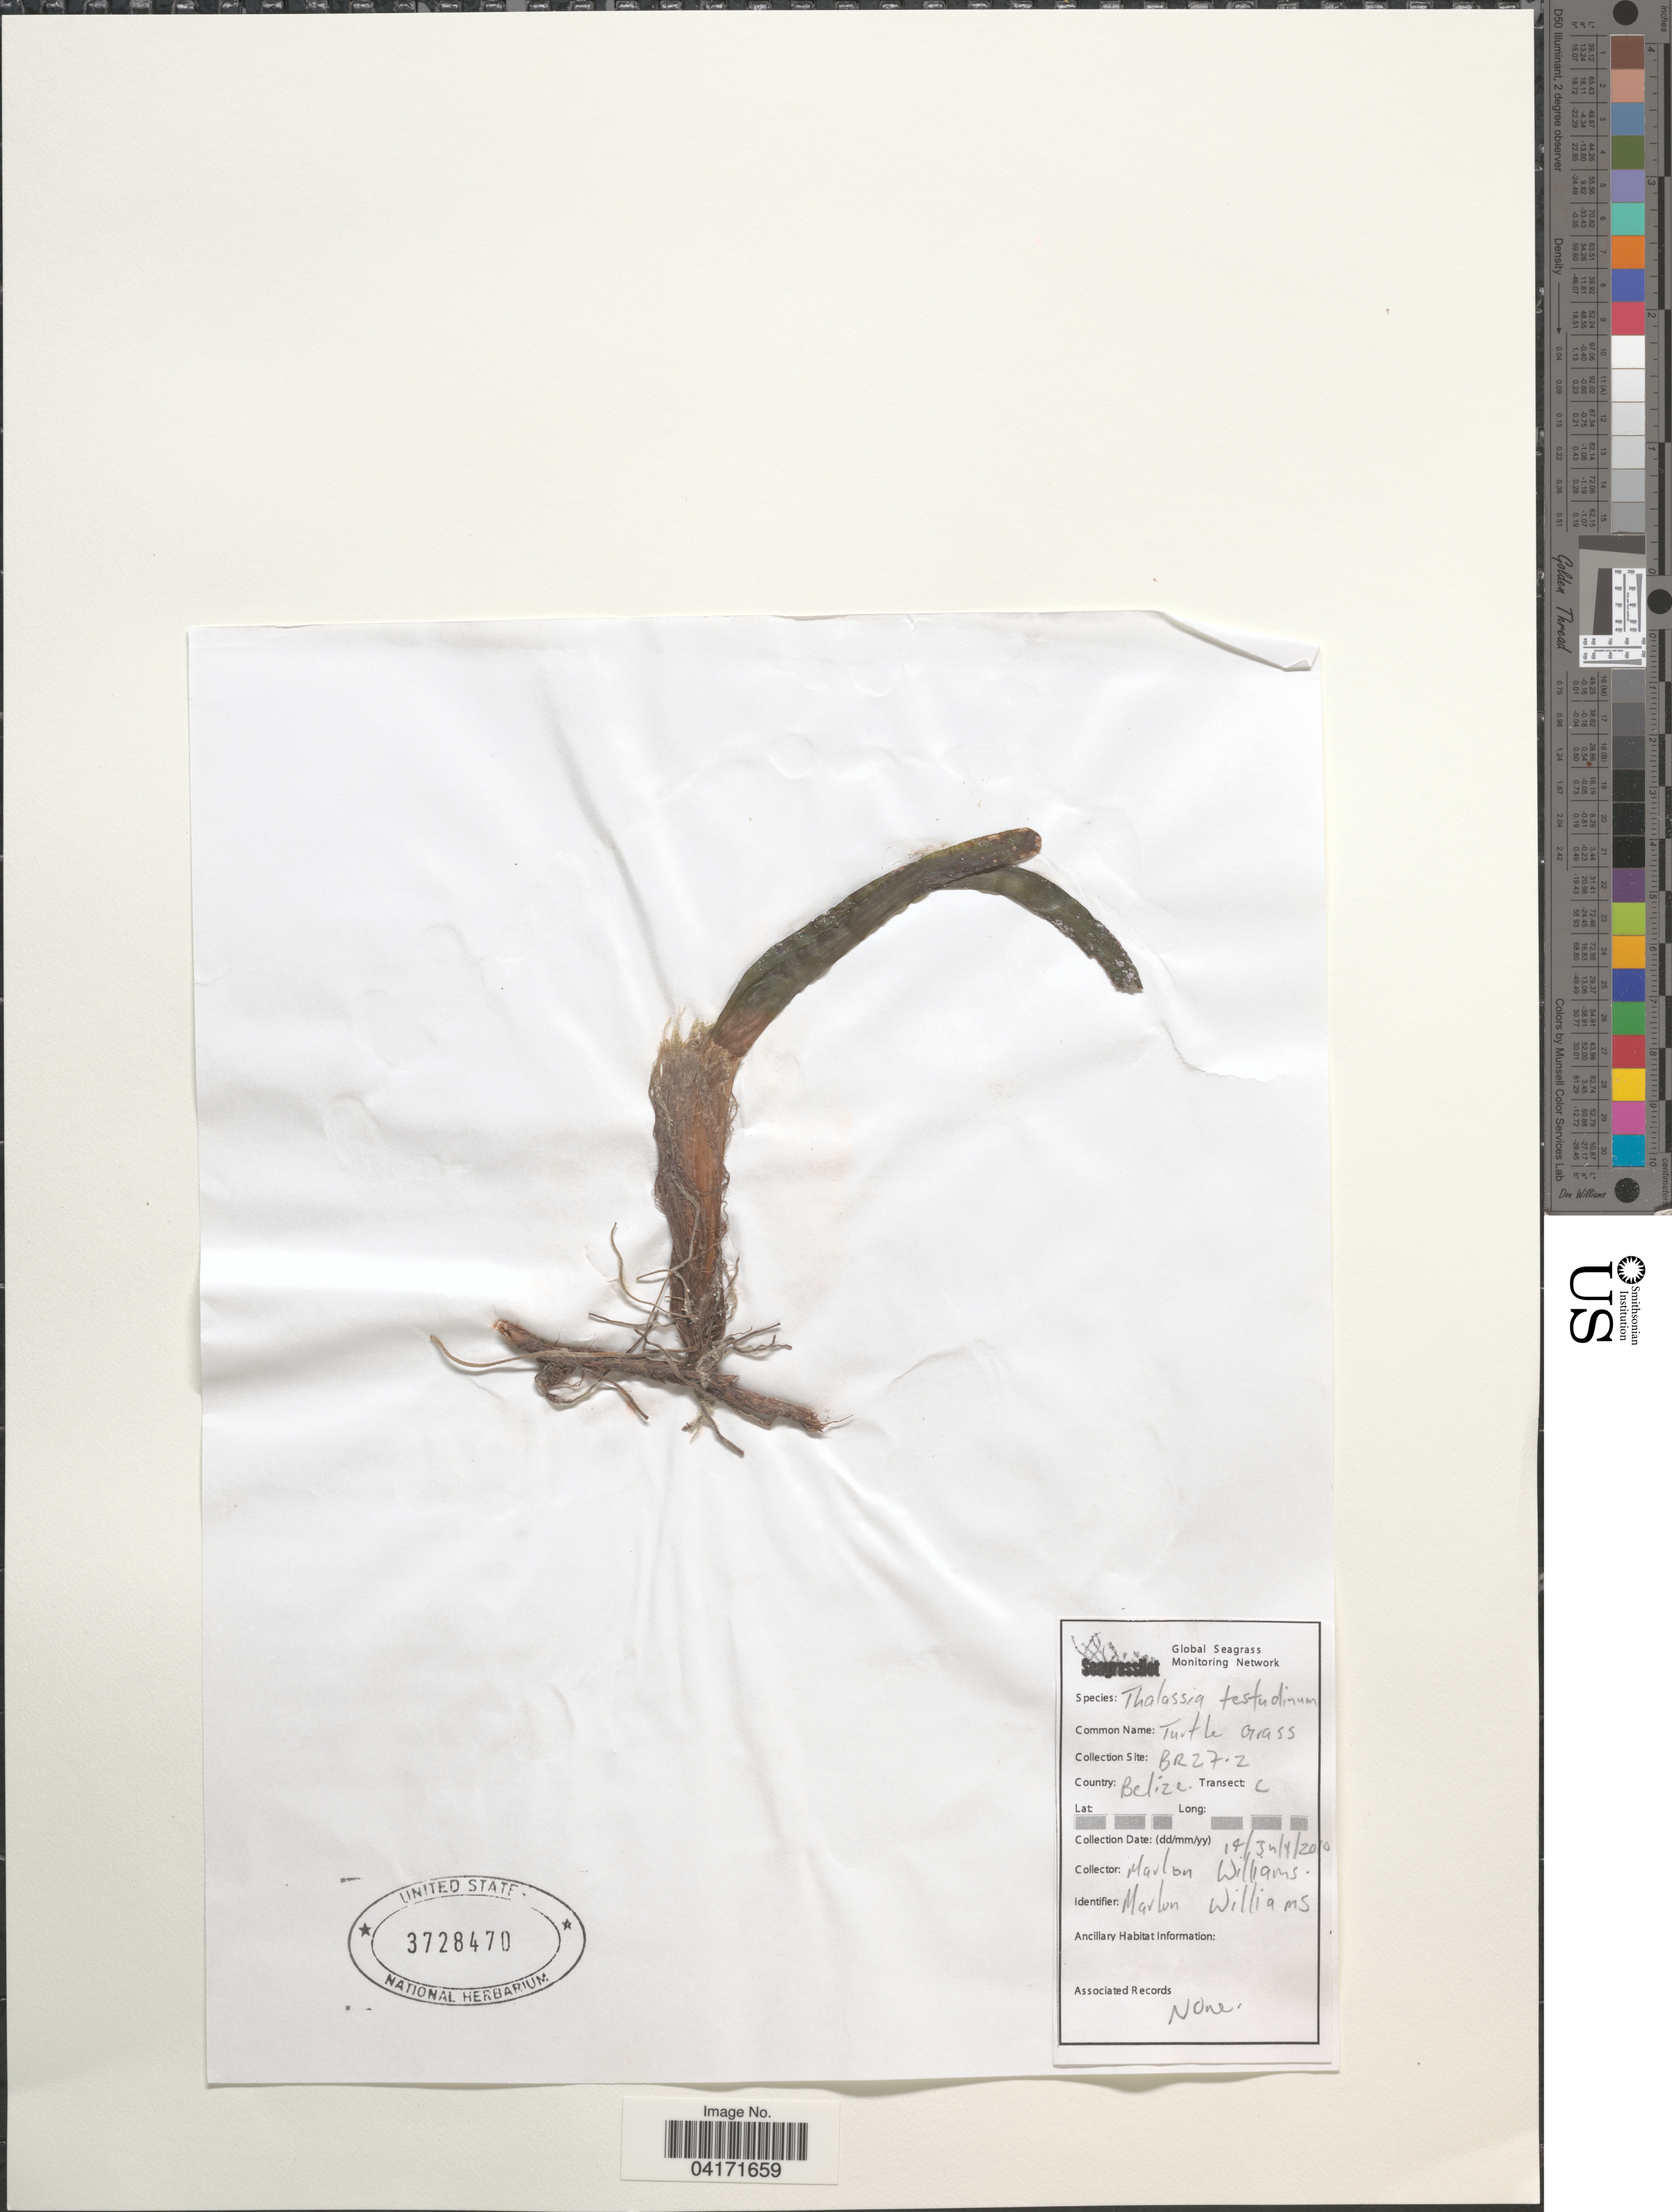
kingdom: Plantae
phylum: Tracheophyta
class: Liliopsida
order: Alismatales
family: Hydrocharitaceae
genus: Thalassia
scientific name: Thalassia testudinum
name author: Banks & Sol. ex K.D. Koenig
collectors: Mr. Williams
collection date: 2010-07-14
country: Belize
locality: BR27.2. Transect: C.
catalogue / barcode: US 3728470